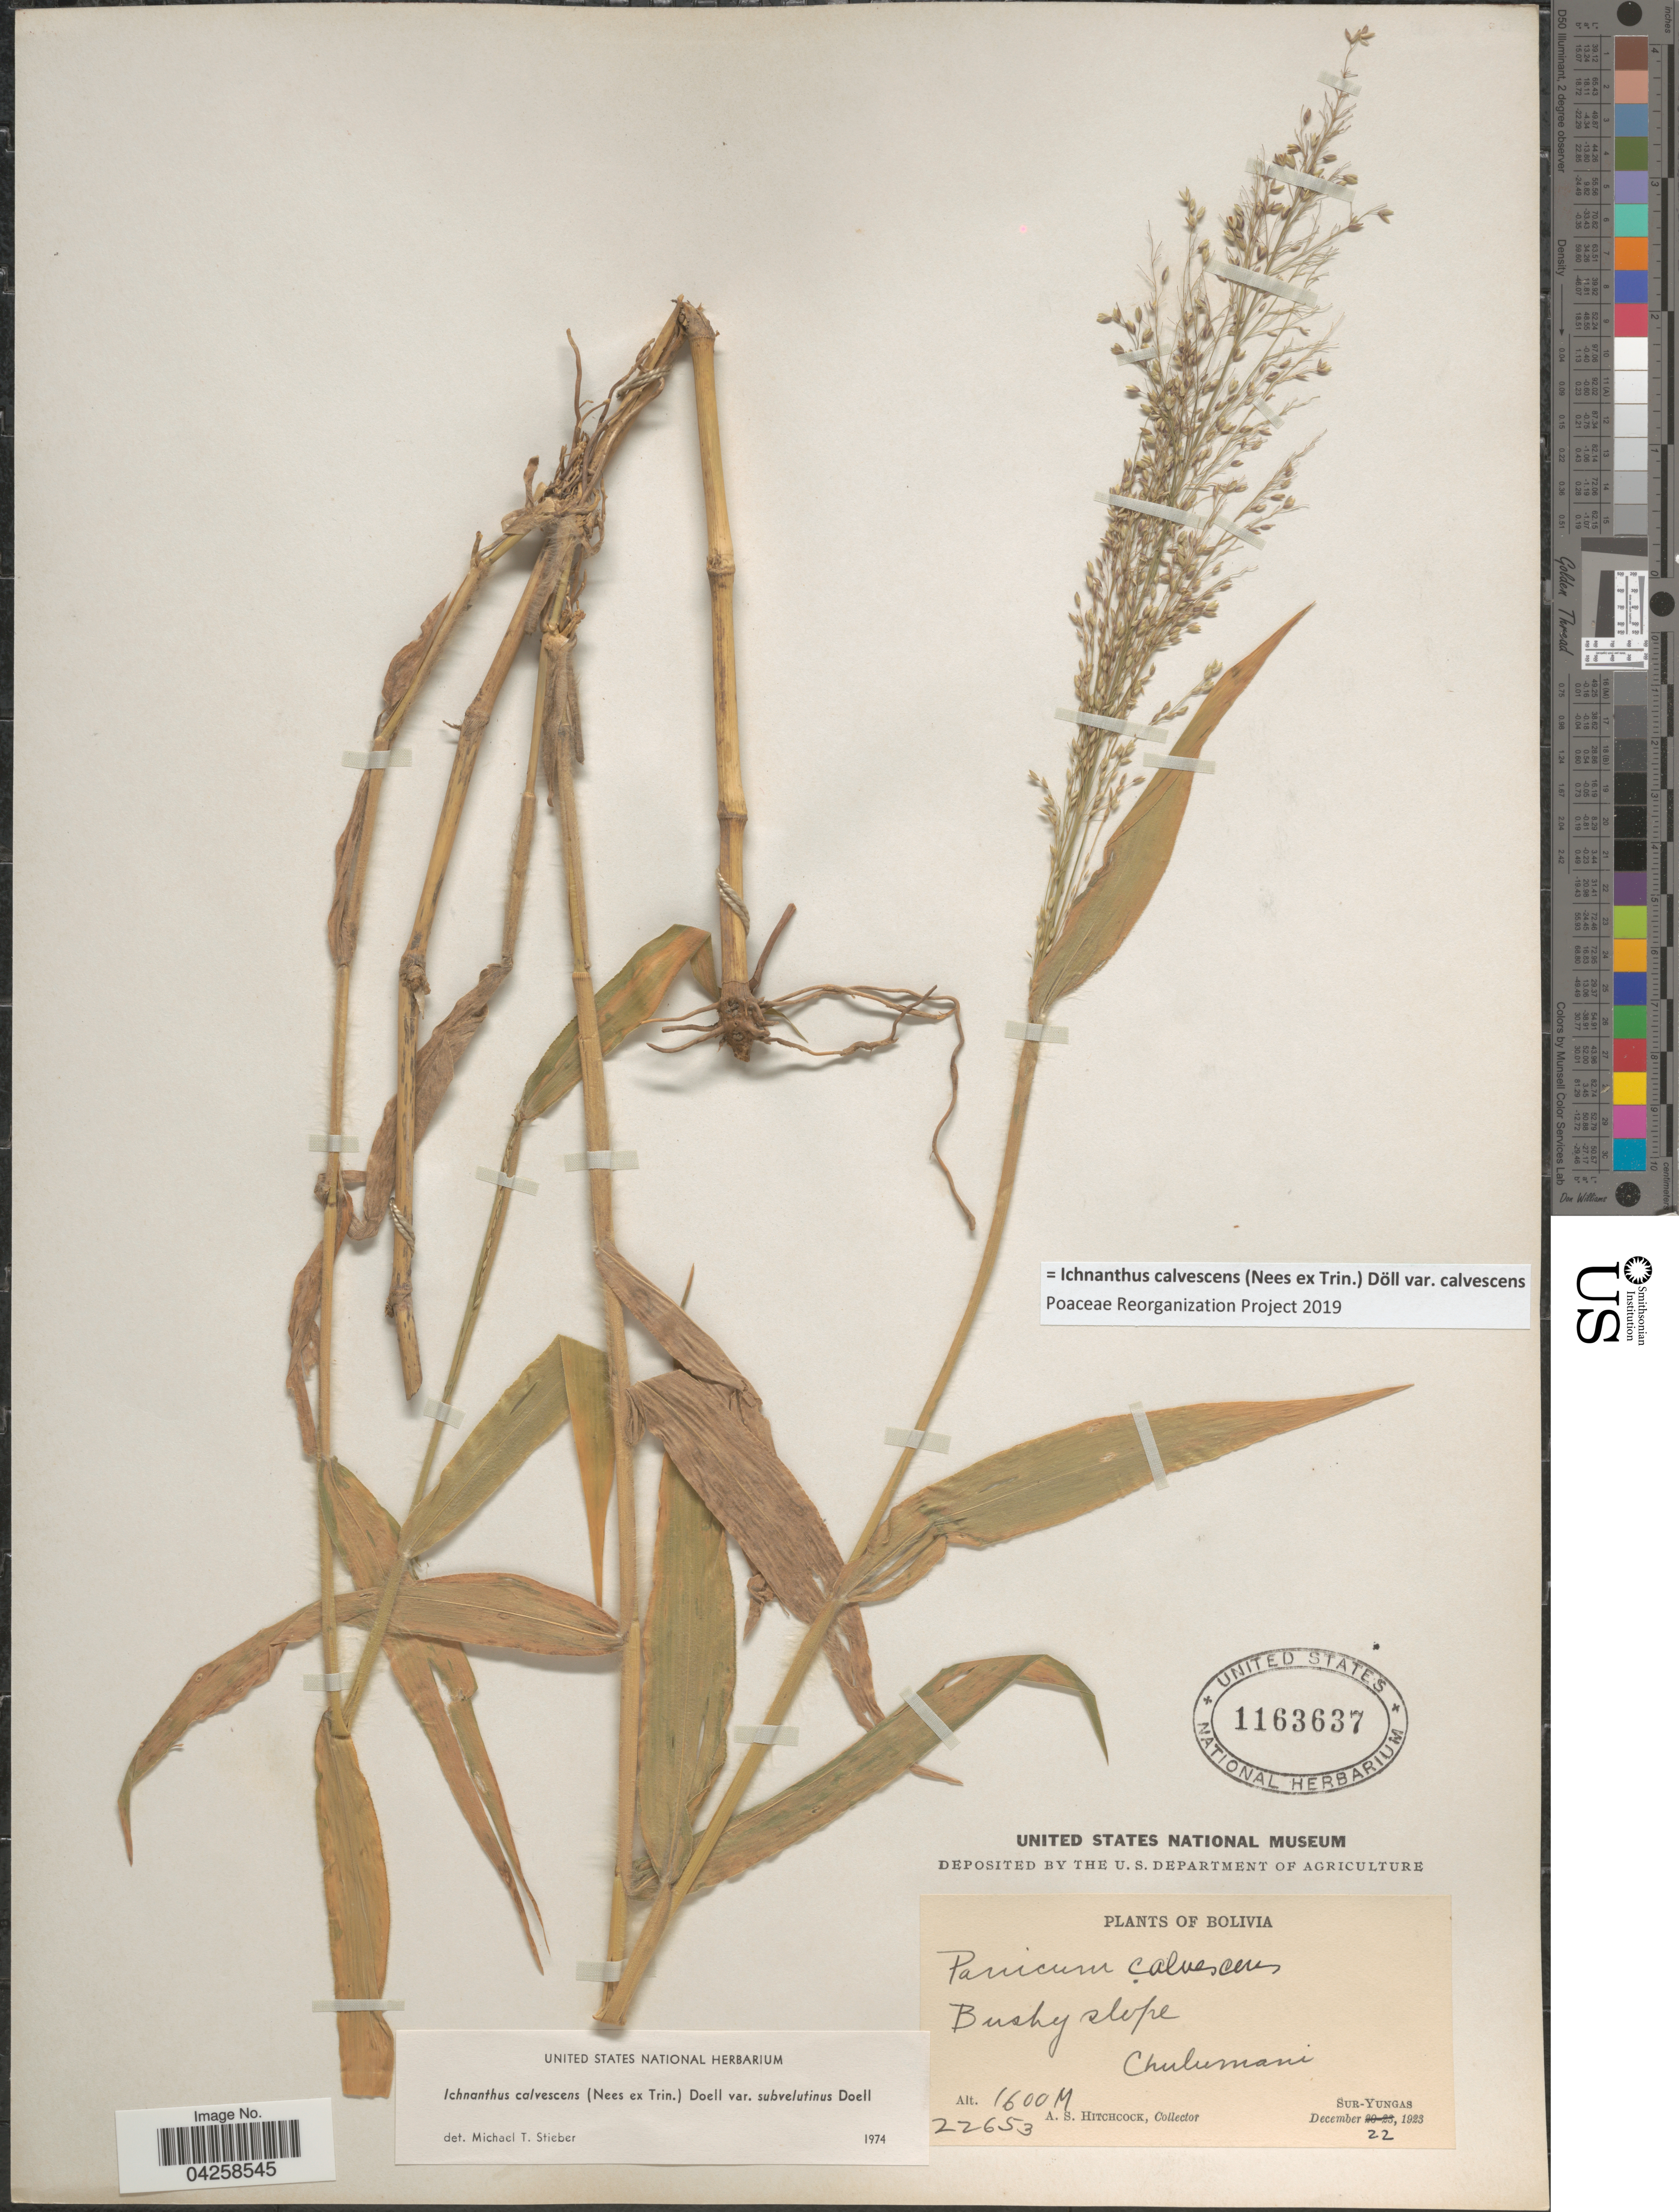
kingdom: Plantae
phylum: Tracheophyta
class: Liliopsida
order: Poales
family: Poaceae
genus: Ichnanthus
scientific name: Ichnanthus calvescens var. calvescens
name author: (Nees ex Trin.) Döll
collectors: A. S. Hitchcock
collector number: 22653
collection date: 1923-12-22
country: Bolivia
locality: Bushy slope. Chulumani. Sur-Yungas.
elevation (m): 1600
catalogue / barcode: US 1163637